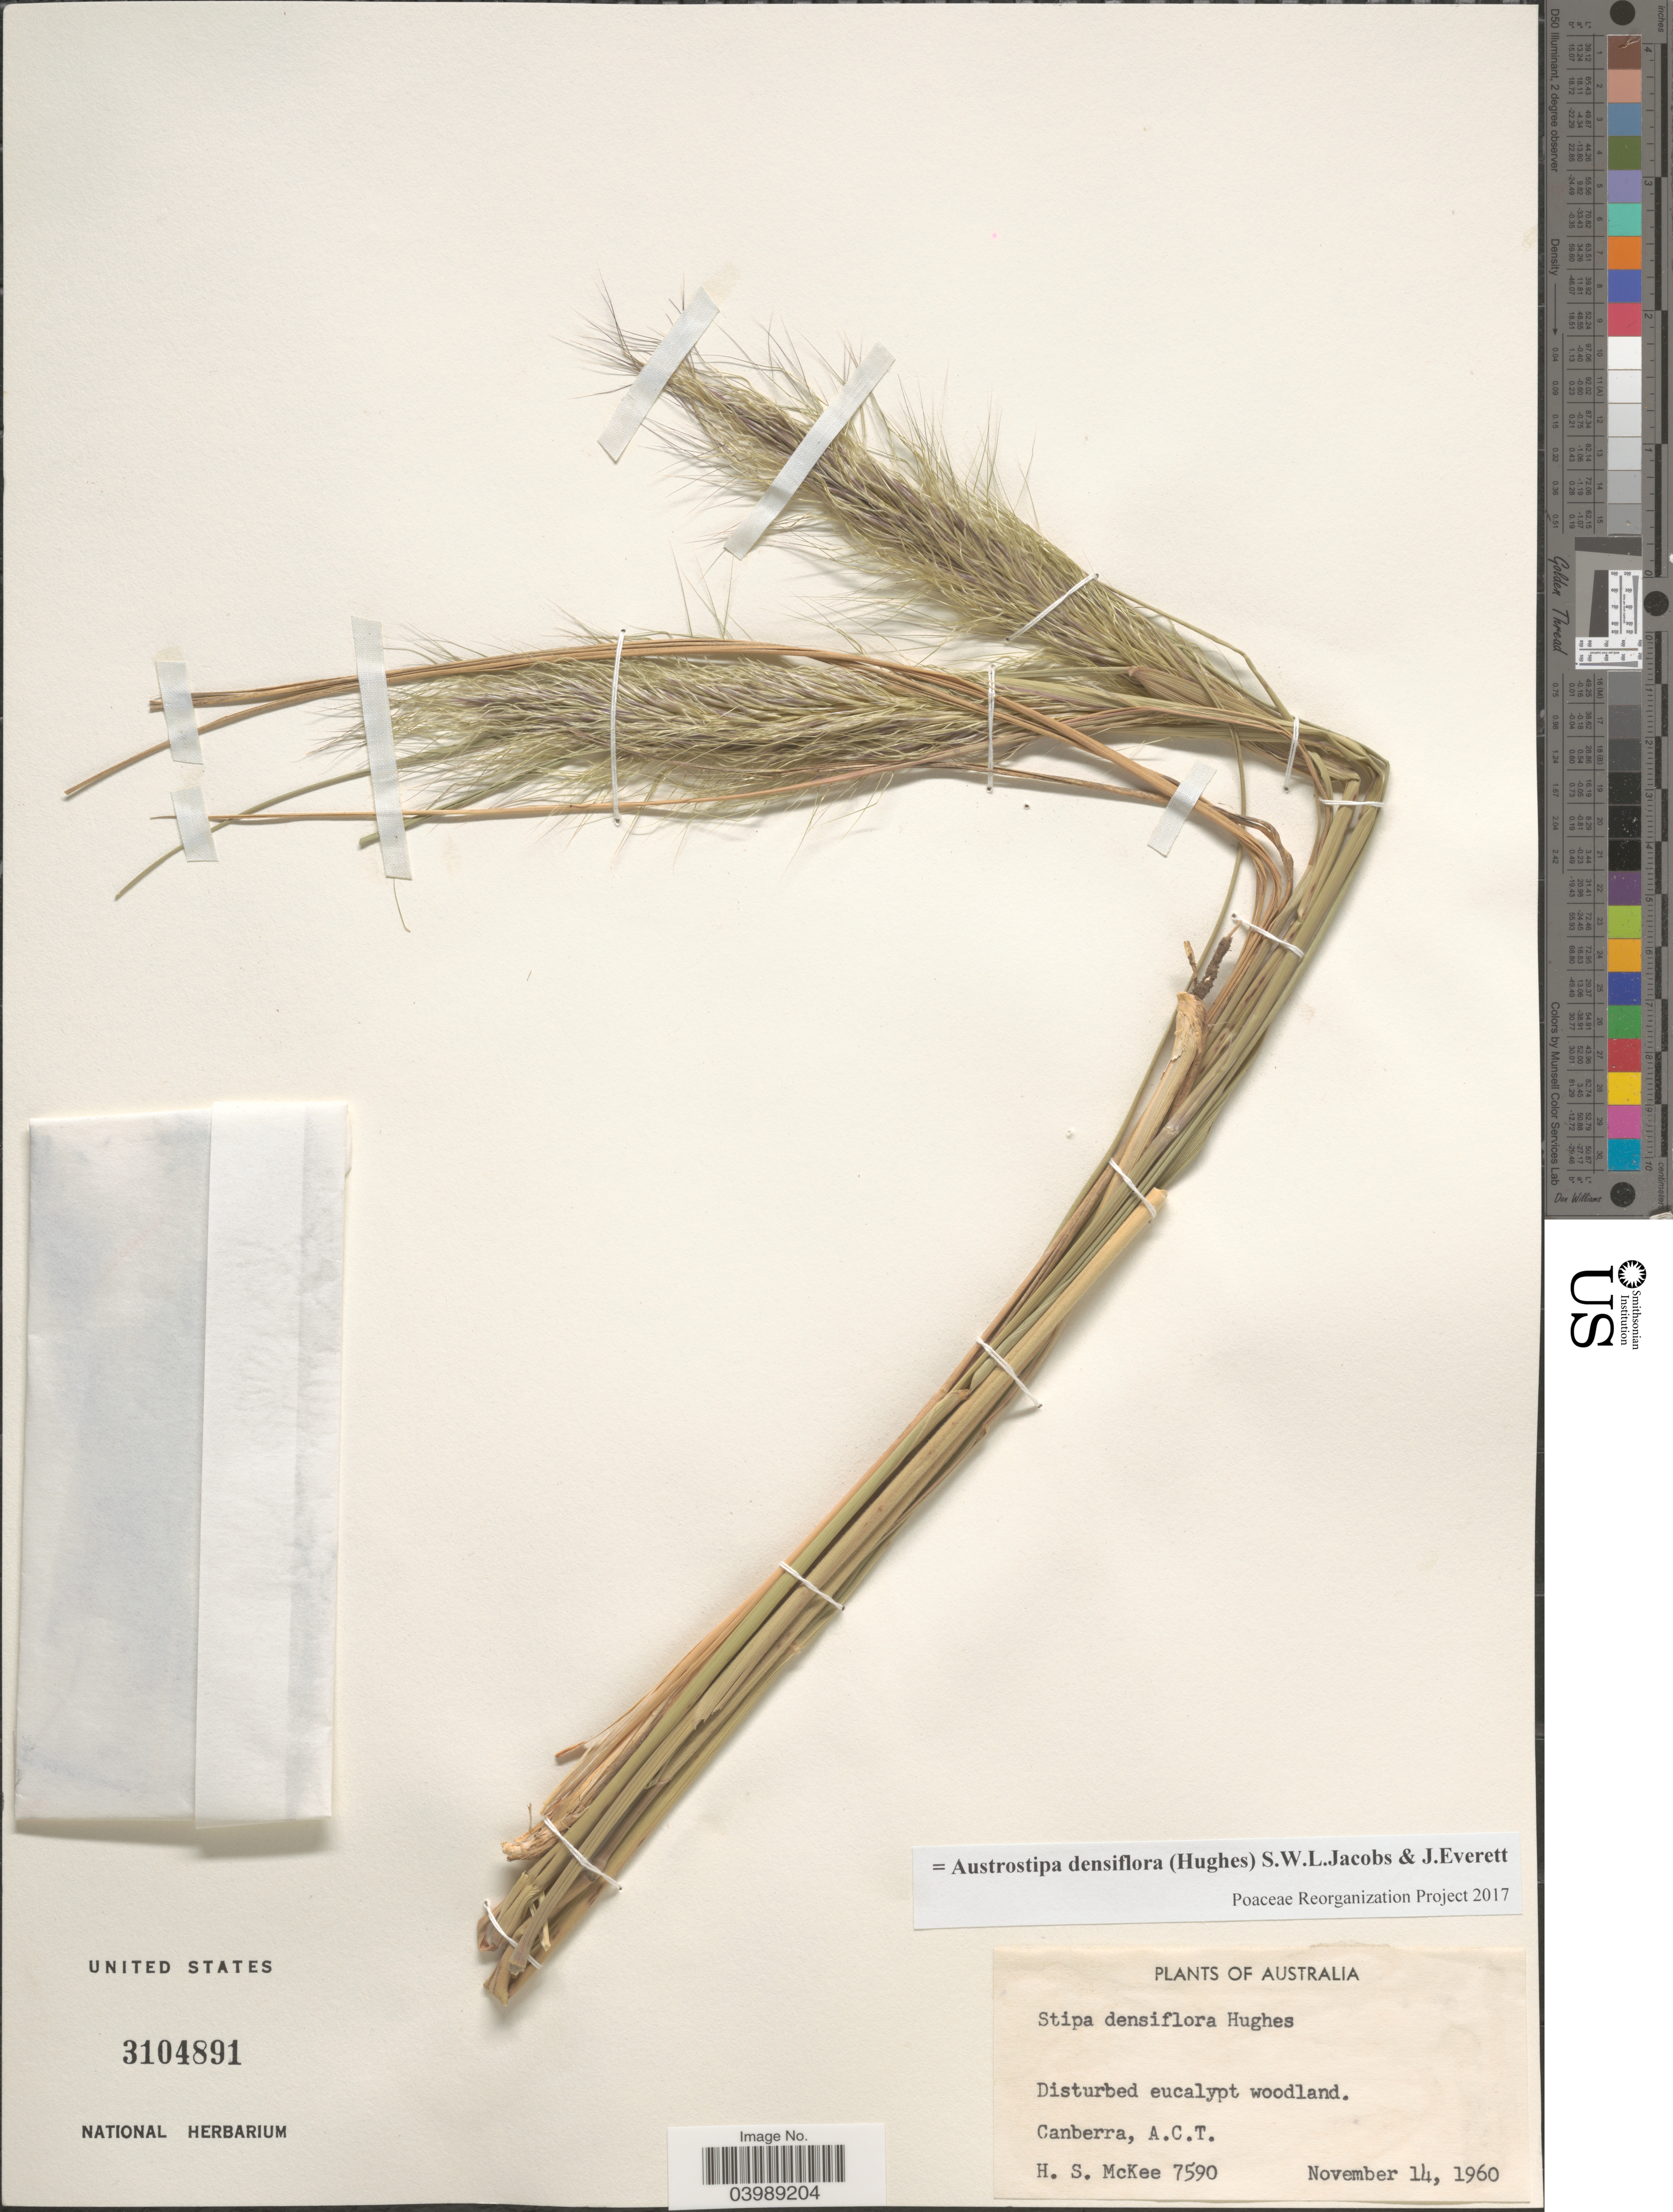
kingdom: Plantae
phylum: Tracheophyta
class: Liliopsida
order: Poales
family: Poaceae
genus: Austrostipa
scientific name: Austrostipa densiflora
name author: (Hughes) S.W.L. Jacobs & J. Everett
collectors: H. S. McKee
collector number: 7590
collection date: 1960-11-14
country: Australia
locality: Canberra, A.C.T.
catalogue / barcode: US 3104891